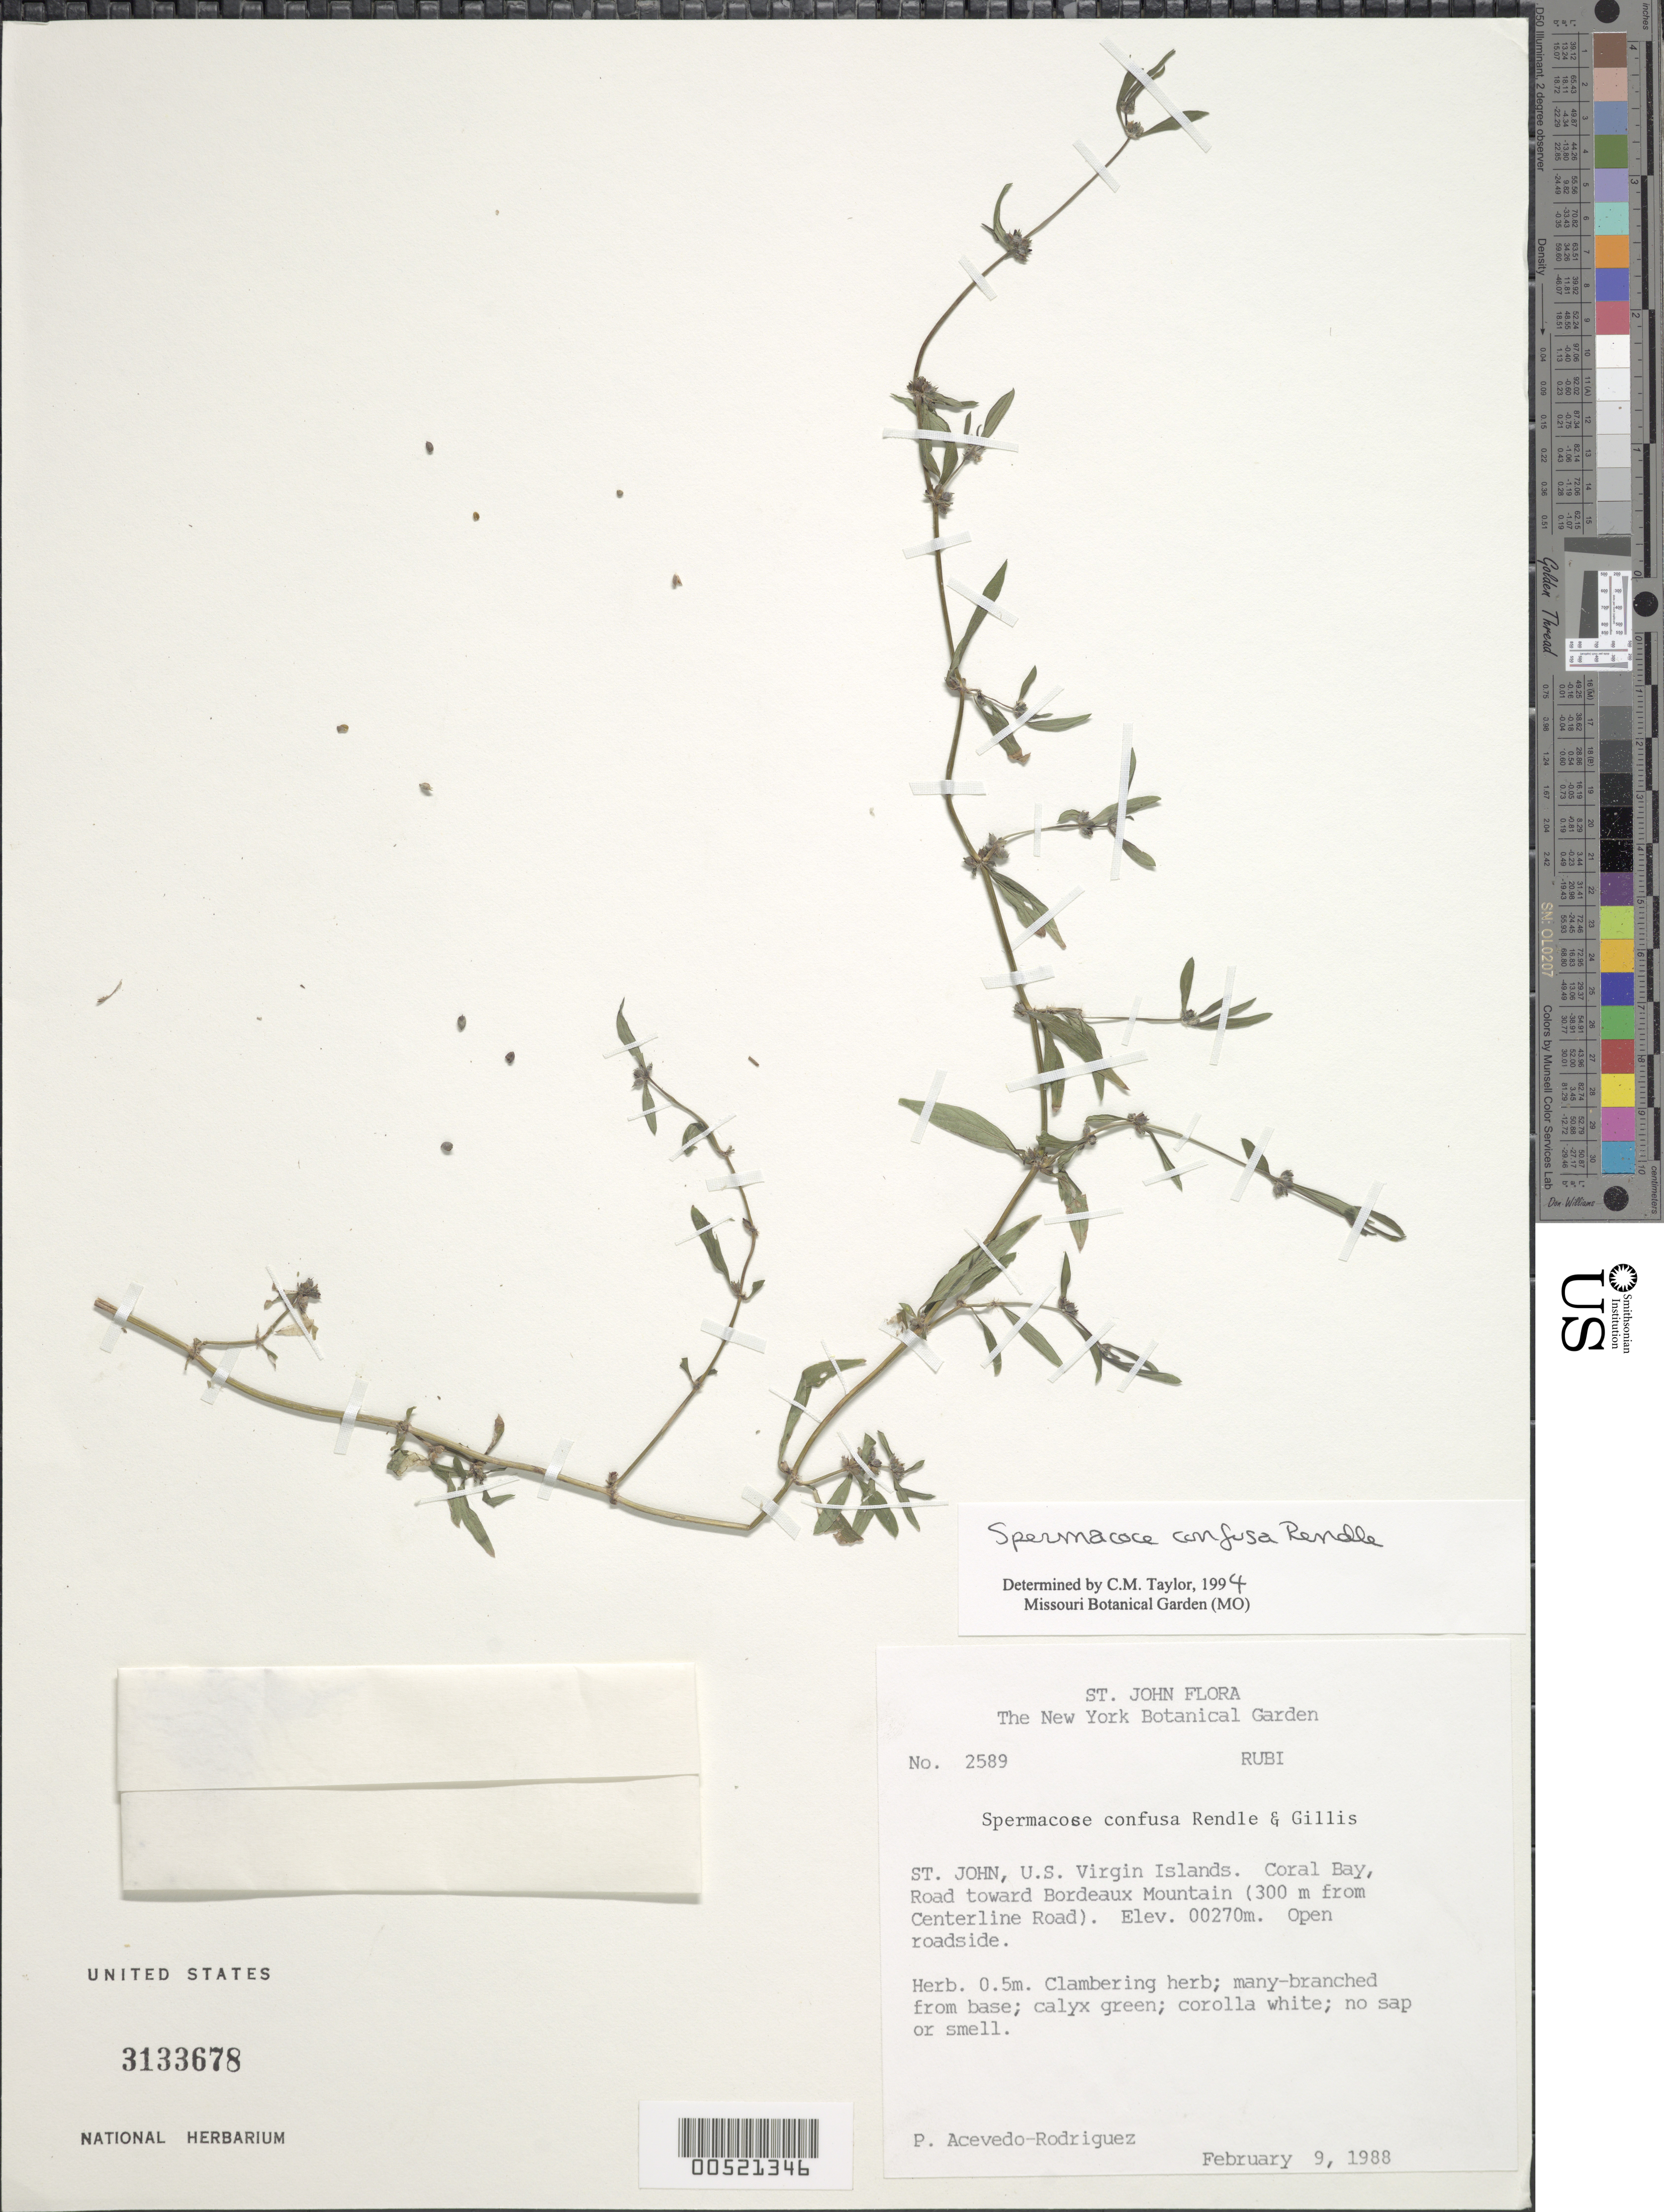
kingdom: Plantae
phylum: Tracheophyta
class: Magnoliopsida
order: Gentianales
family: Rubiaceae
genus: Spermacoce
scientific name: Spermacoce confusa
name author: Rendle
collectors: P. Acevedo-Rodr.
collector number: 2589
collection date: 1988-02-09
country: U.S. Virgin Islands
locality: St. John, Coral Bay, Road toward Bordeaux Mountain ( 300 m from Centerline Road), open roadside.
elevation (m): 270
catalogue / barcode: US 3133678